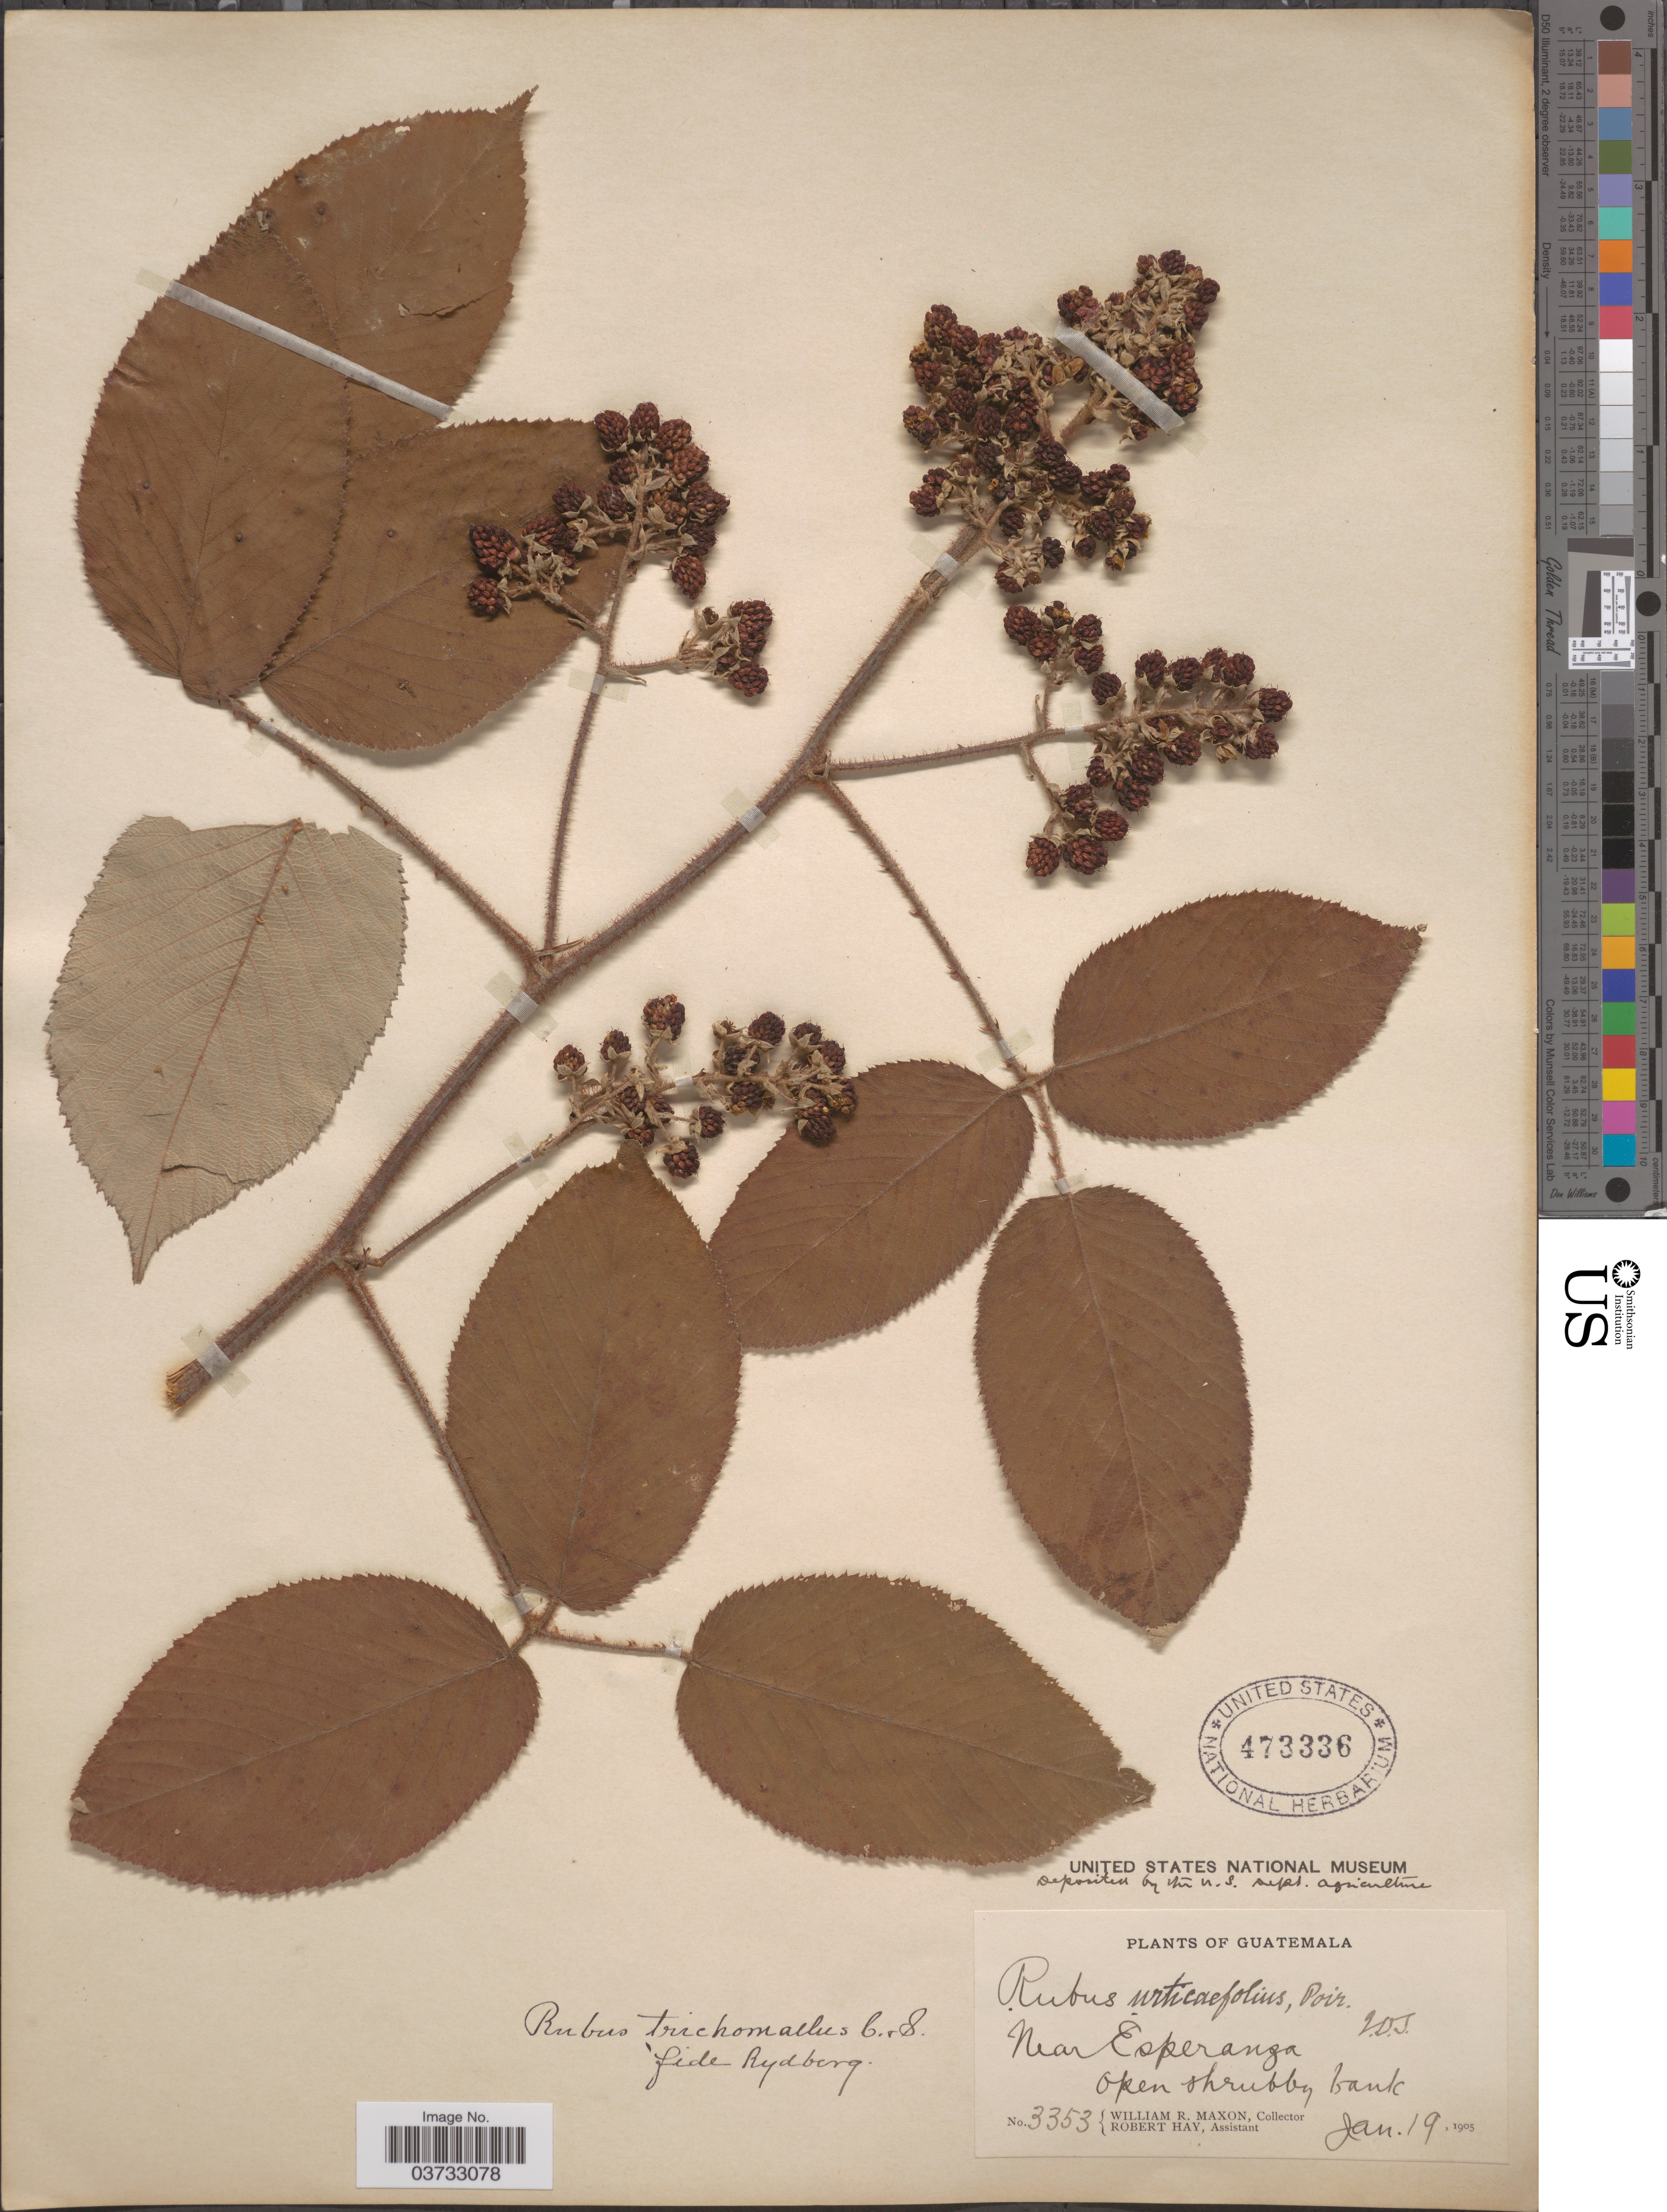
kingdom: Plantae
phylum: Tracheophyta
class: Magnoliopsida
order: Rosales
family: Rosaceae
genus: Rubus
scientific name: Rubus trichomallus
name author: Schltdl.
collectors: W. R. Maxon & R. Hay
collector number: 3353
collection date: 1905-01-19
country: Guatemala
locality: Near Esperanza.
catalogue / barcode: US 473336